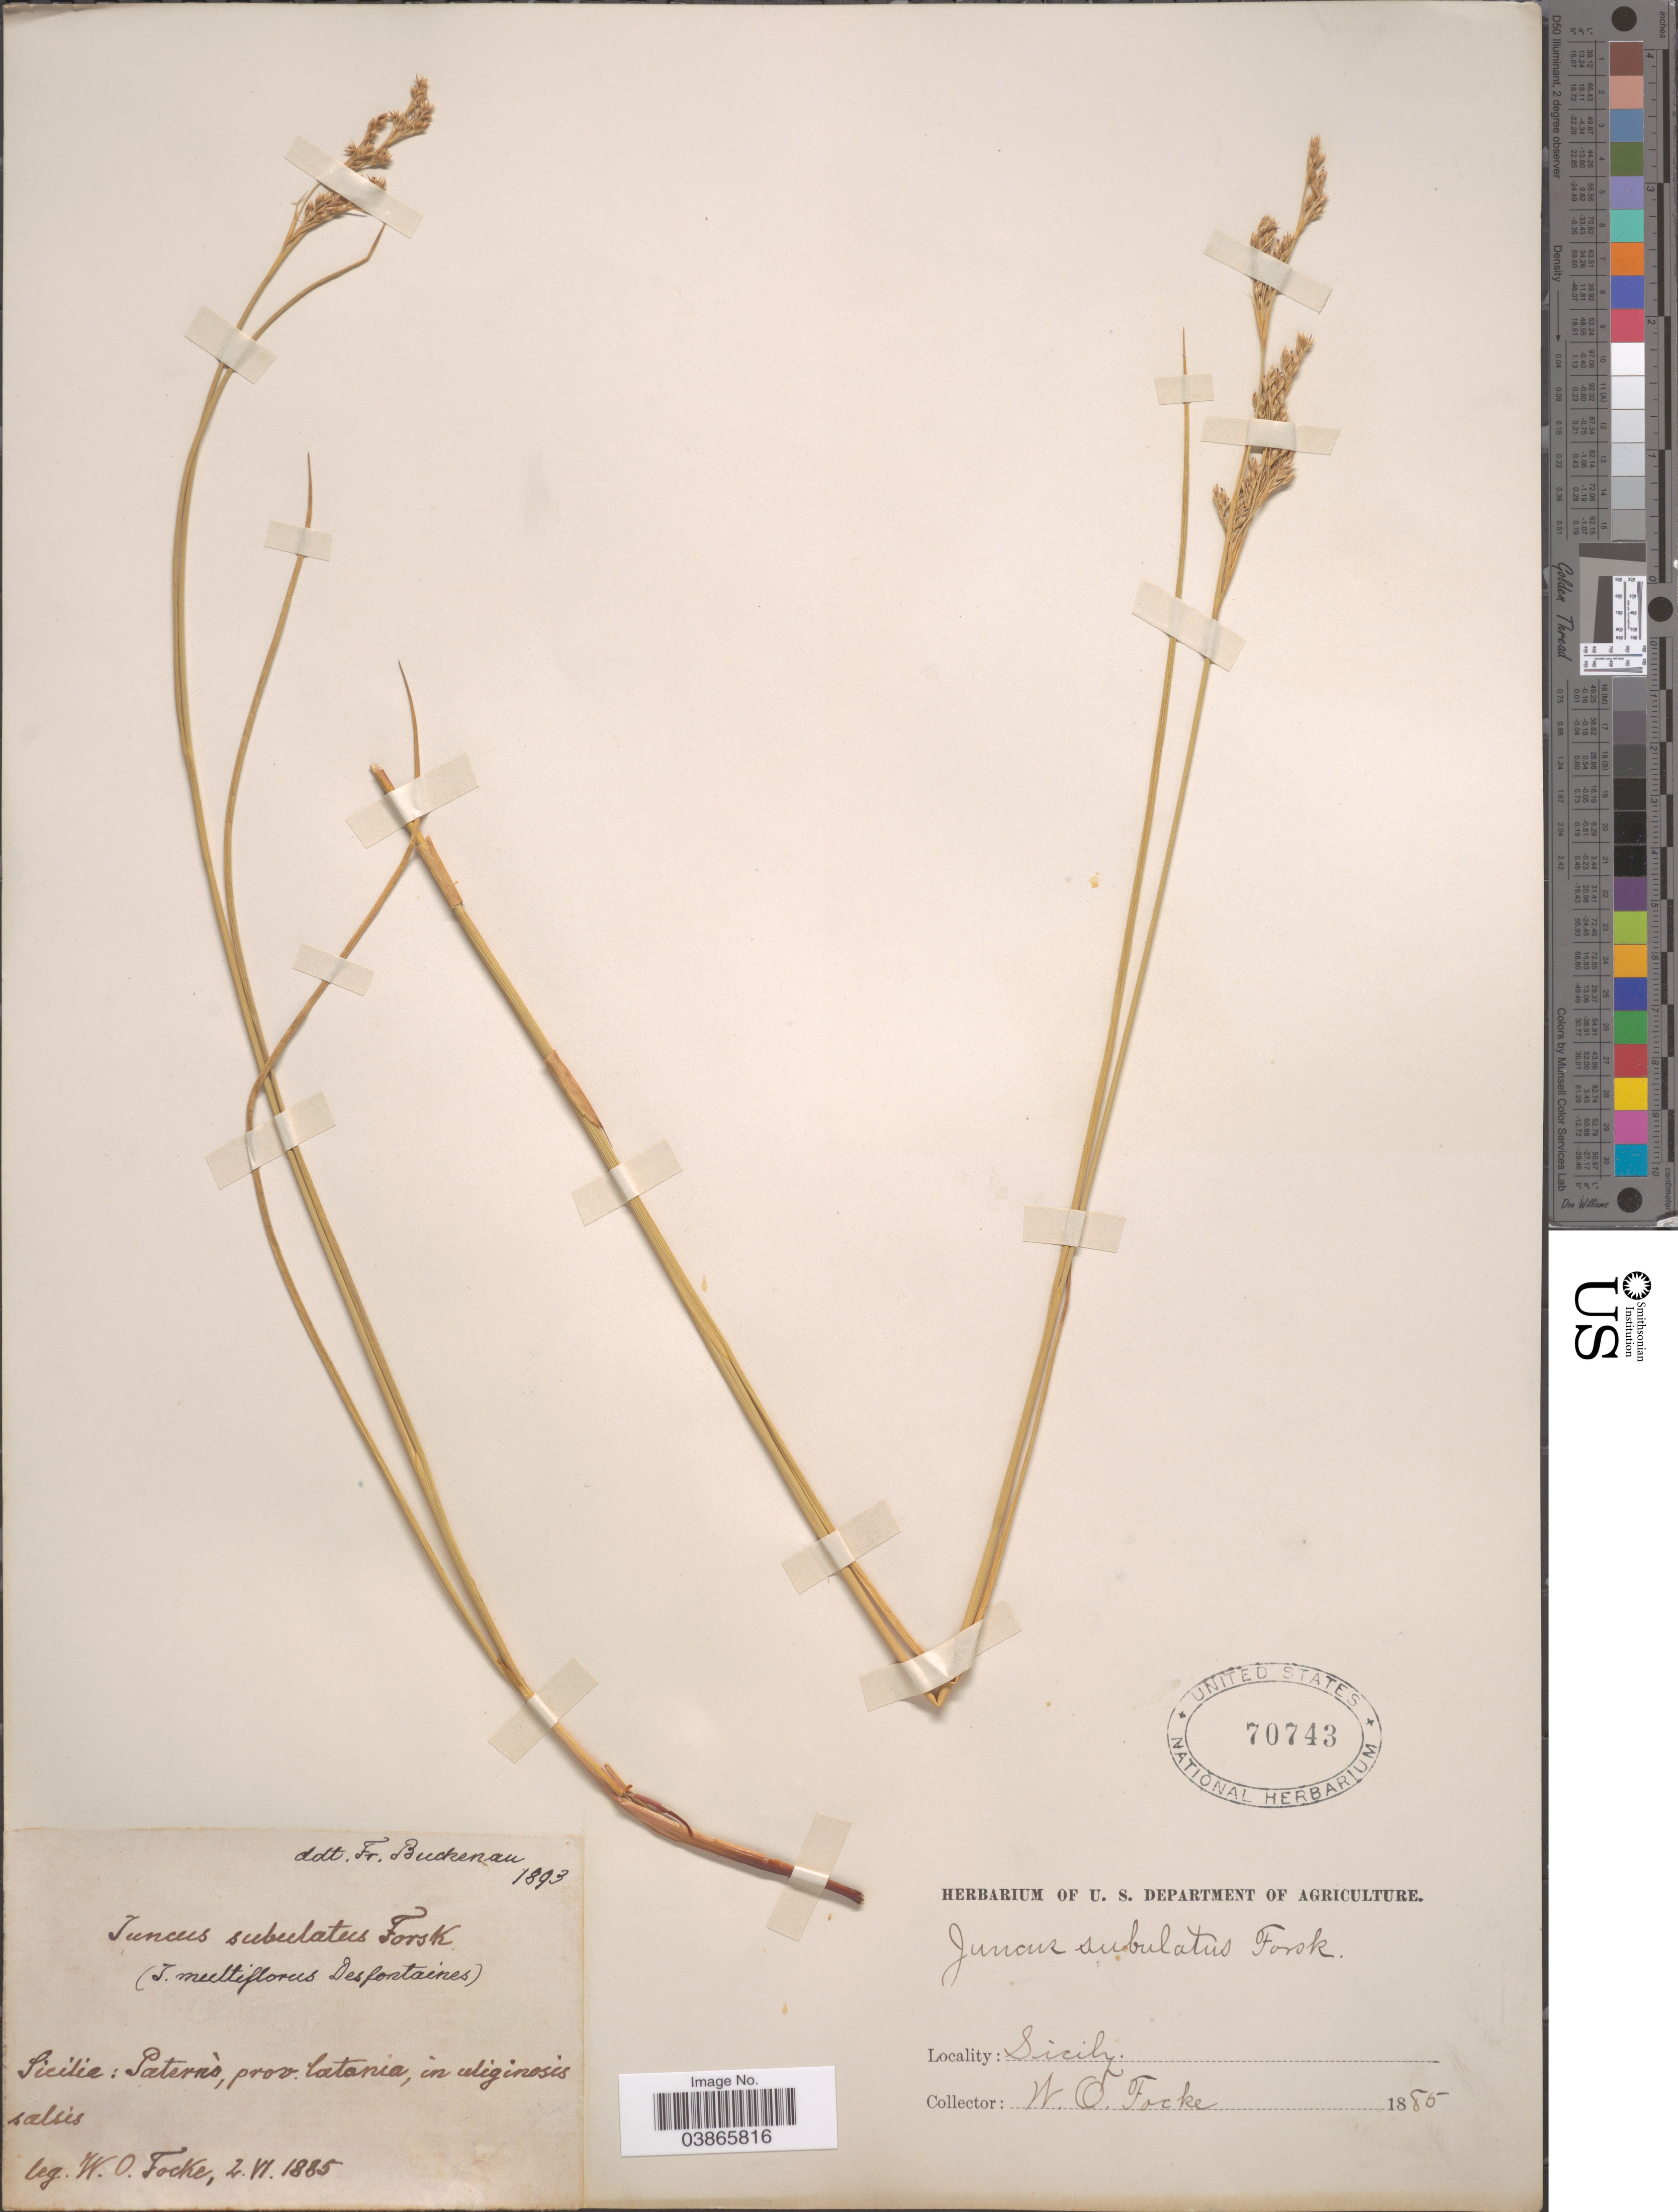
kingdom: Plantae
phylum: Tracheophyta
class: Liliopsida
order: Poales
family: Juncaceae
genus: Juncus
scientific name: Juncus subulatus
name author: Forssk.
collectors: W. O. Focke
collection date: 1885-06-02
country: Italy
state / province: Siciliana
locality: Sicilia: Paternò, prov. latania, in uliginosis salsis.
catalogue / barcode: US 70743